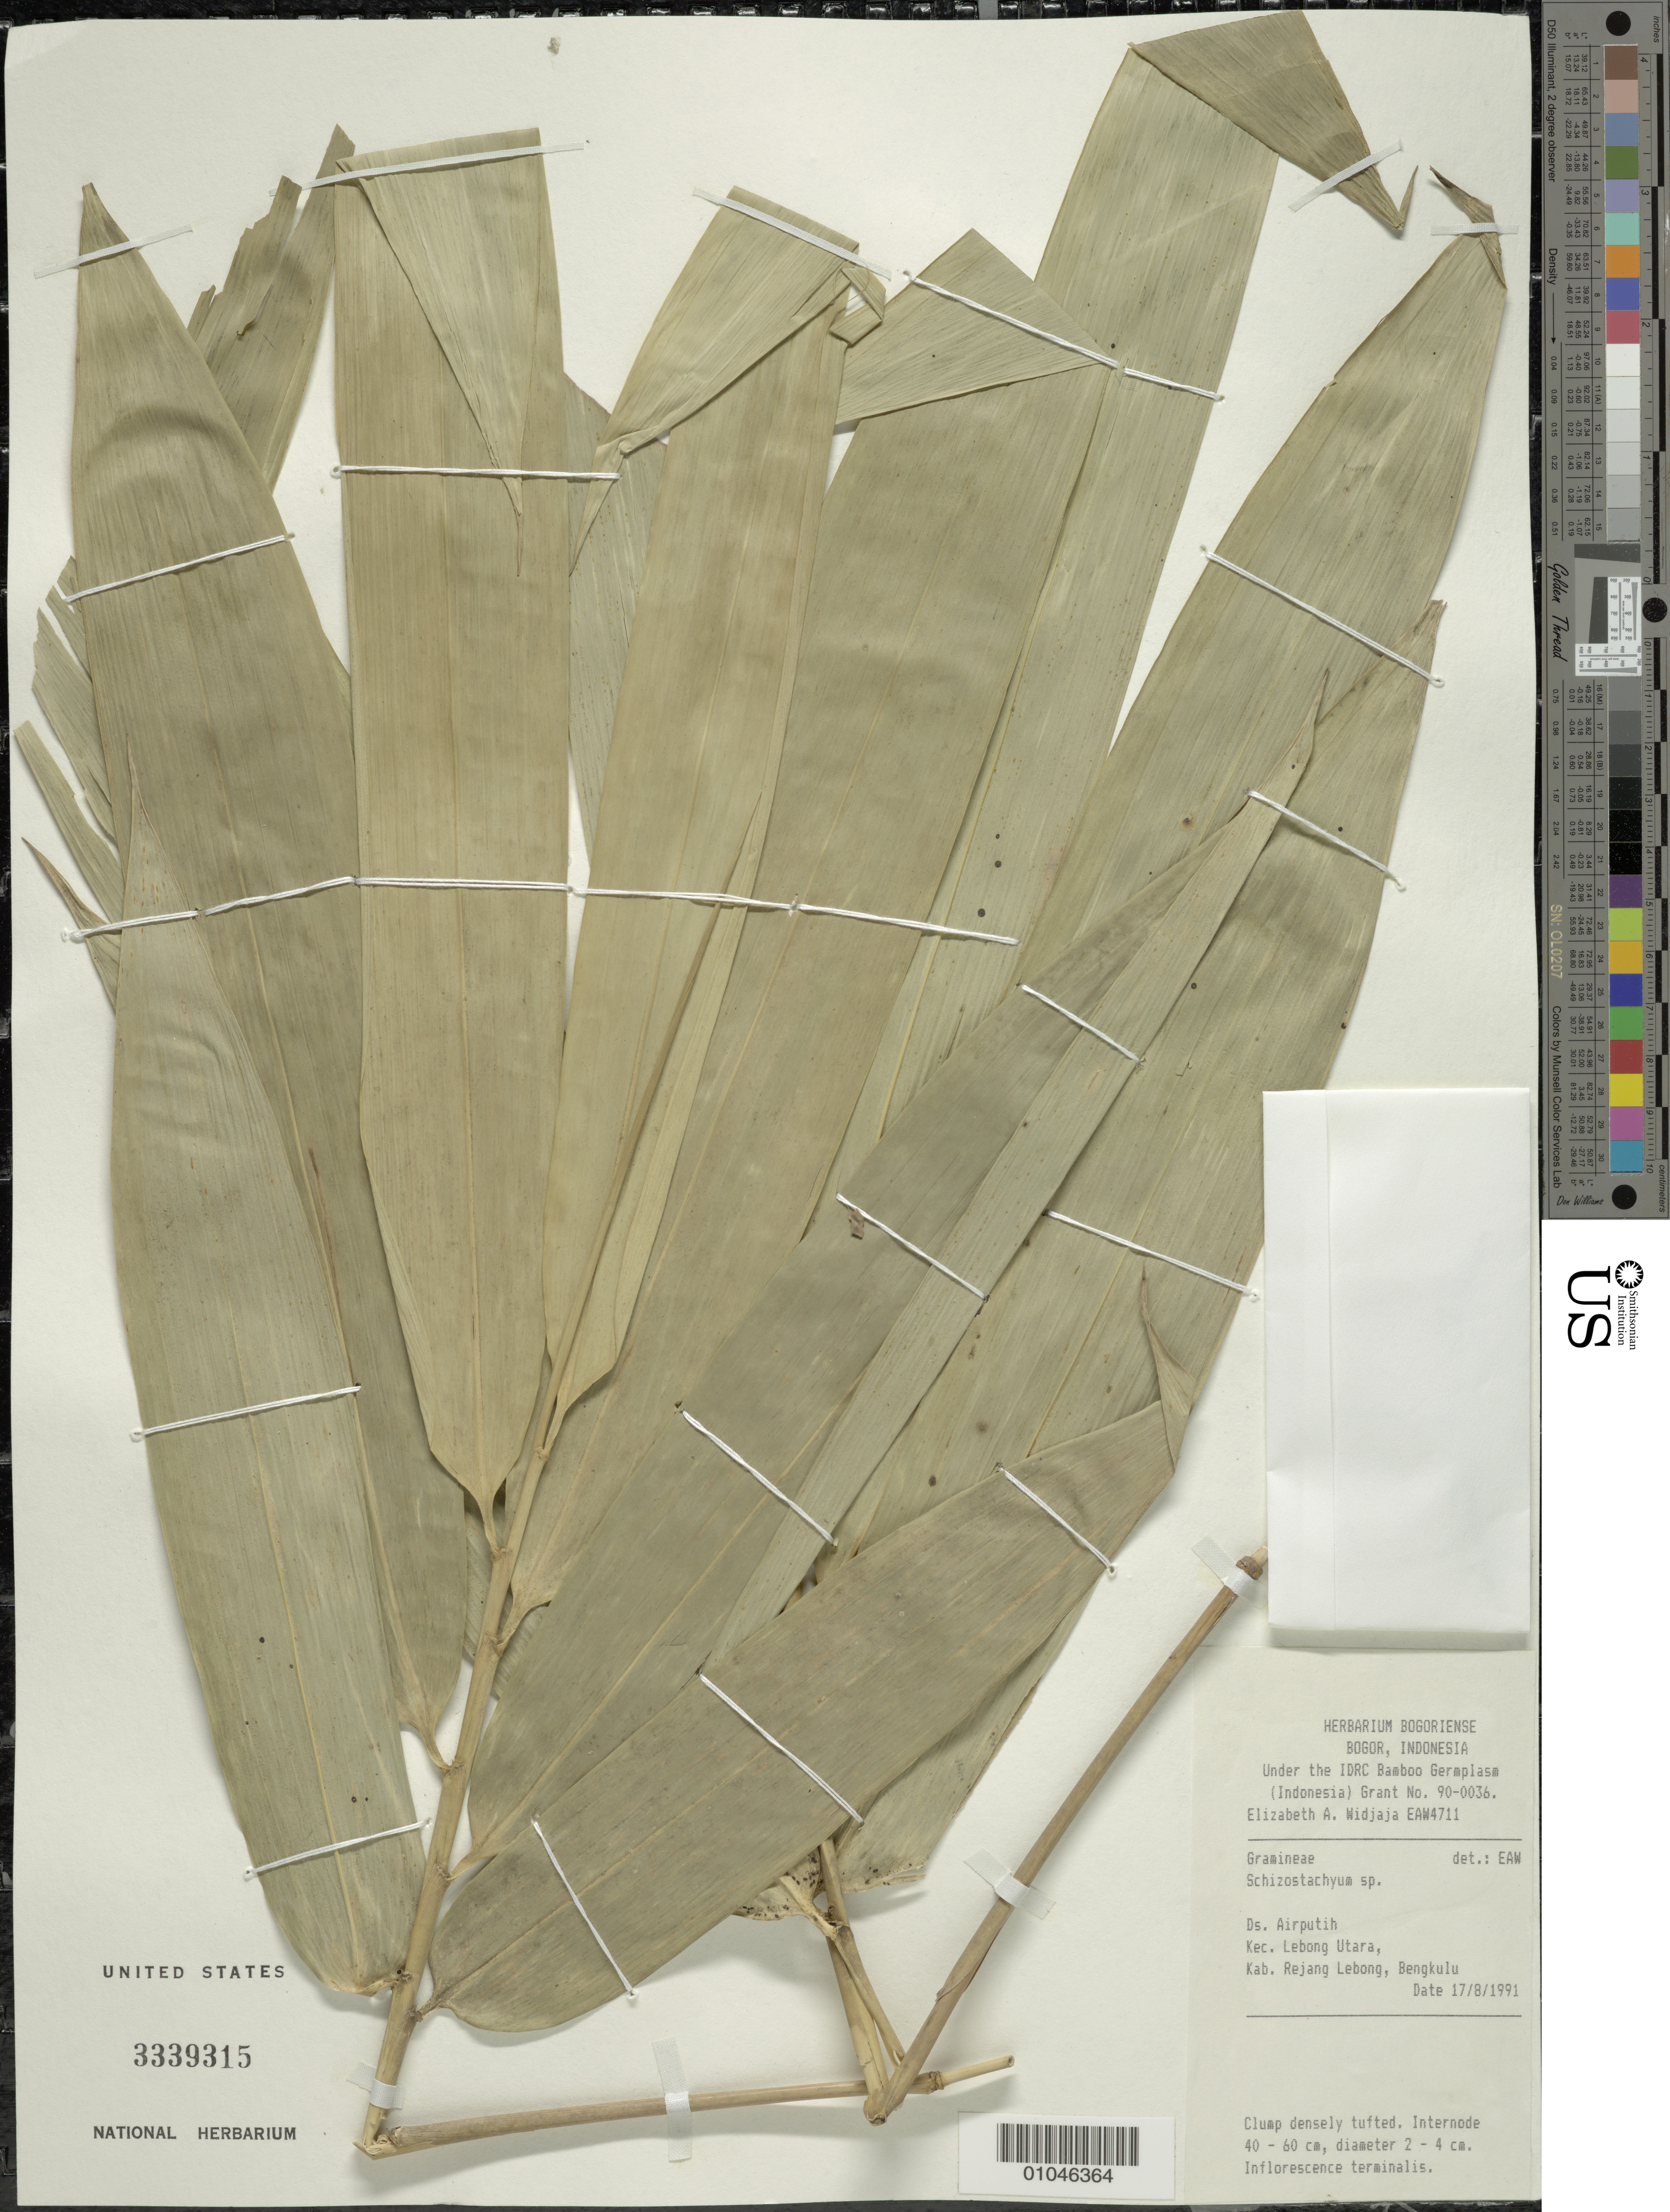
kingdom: Plantae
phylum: Tracheophyta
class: Liliopsida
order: Poales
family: Poaceae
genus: Schizostachyum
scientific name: Schizostachyum sp.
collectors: E. A. Widjaja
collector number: EAW 4711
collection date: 1991-08-17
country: Indonesia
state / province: Sumatra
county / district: Bengkulu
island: Sumatra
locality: Ds. Airputih, Kec. Lebong Utara, Kab. Rejang Lebong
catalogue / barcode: US 3339315